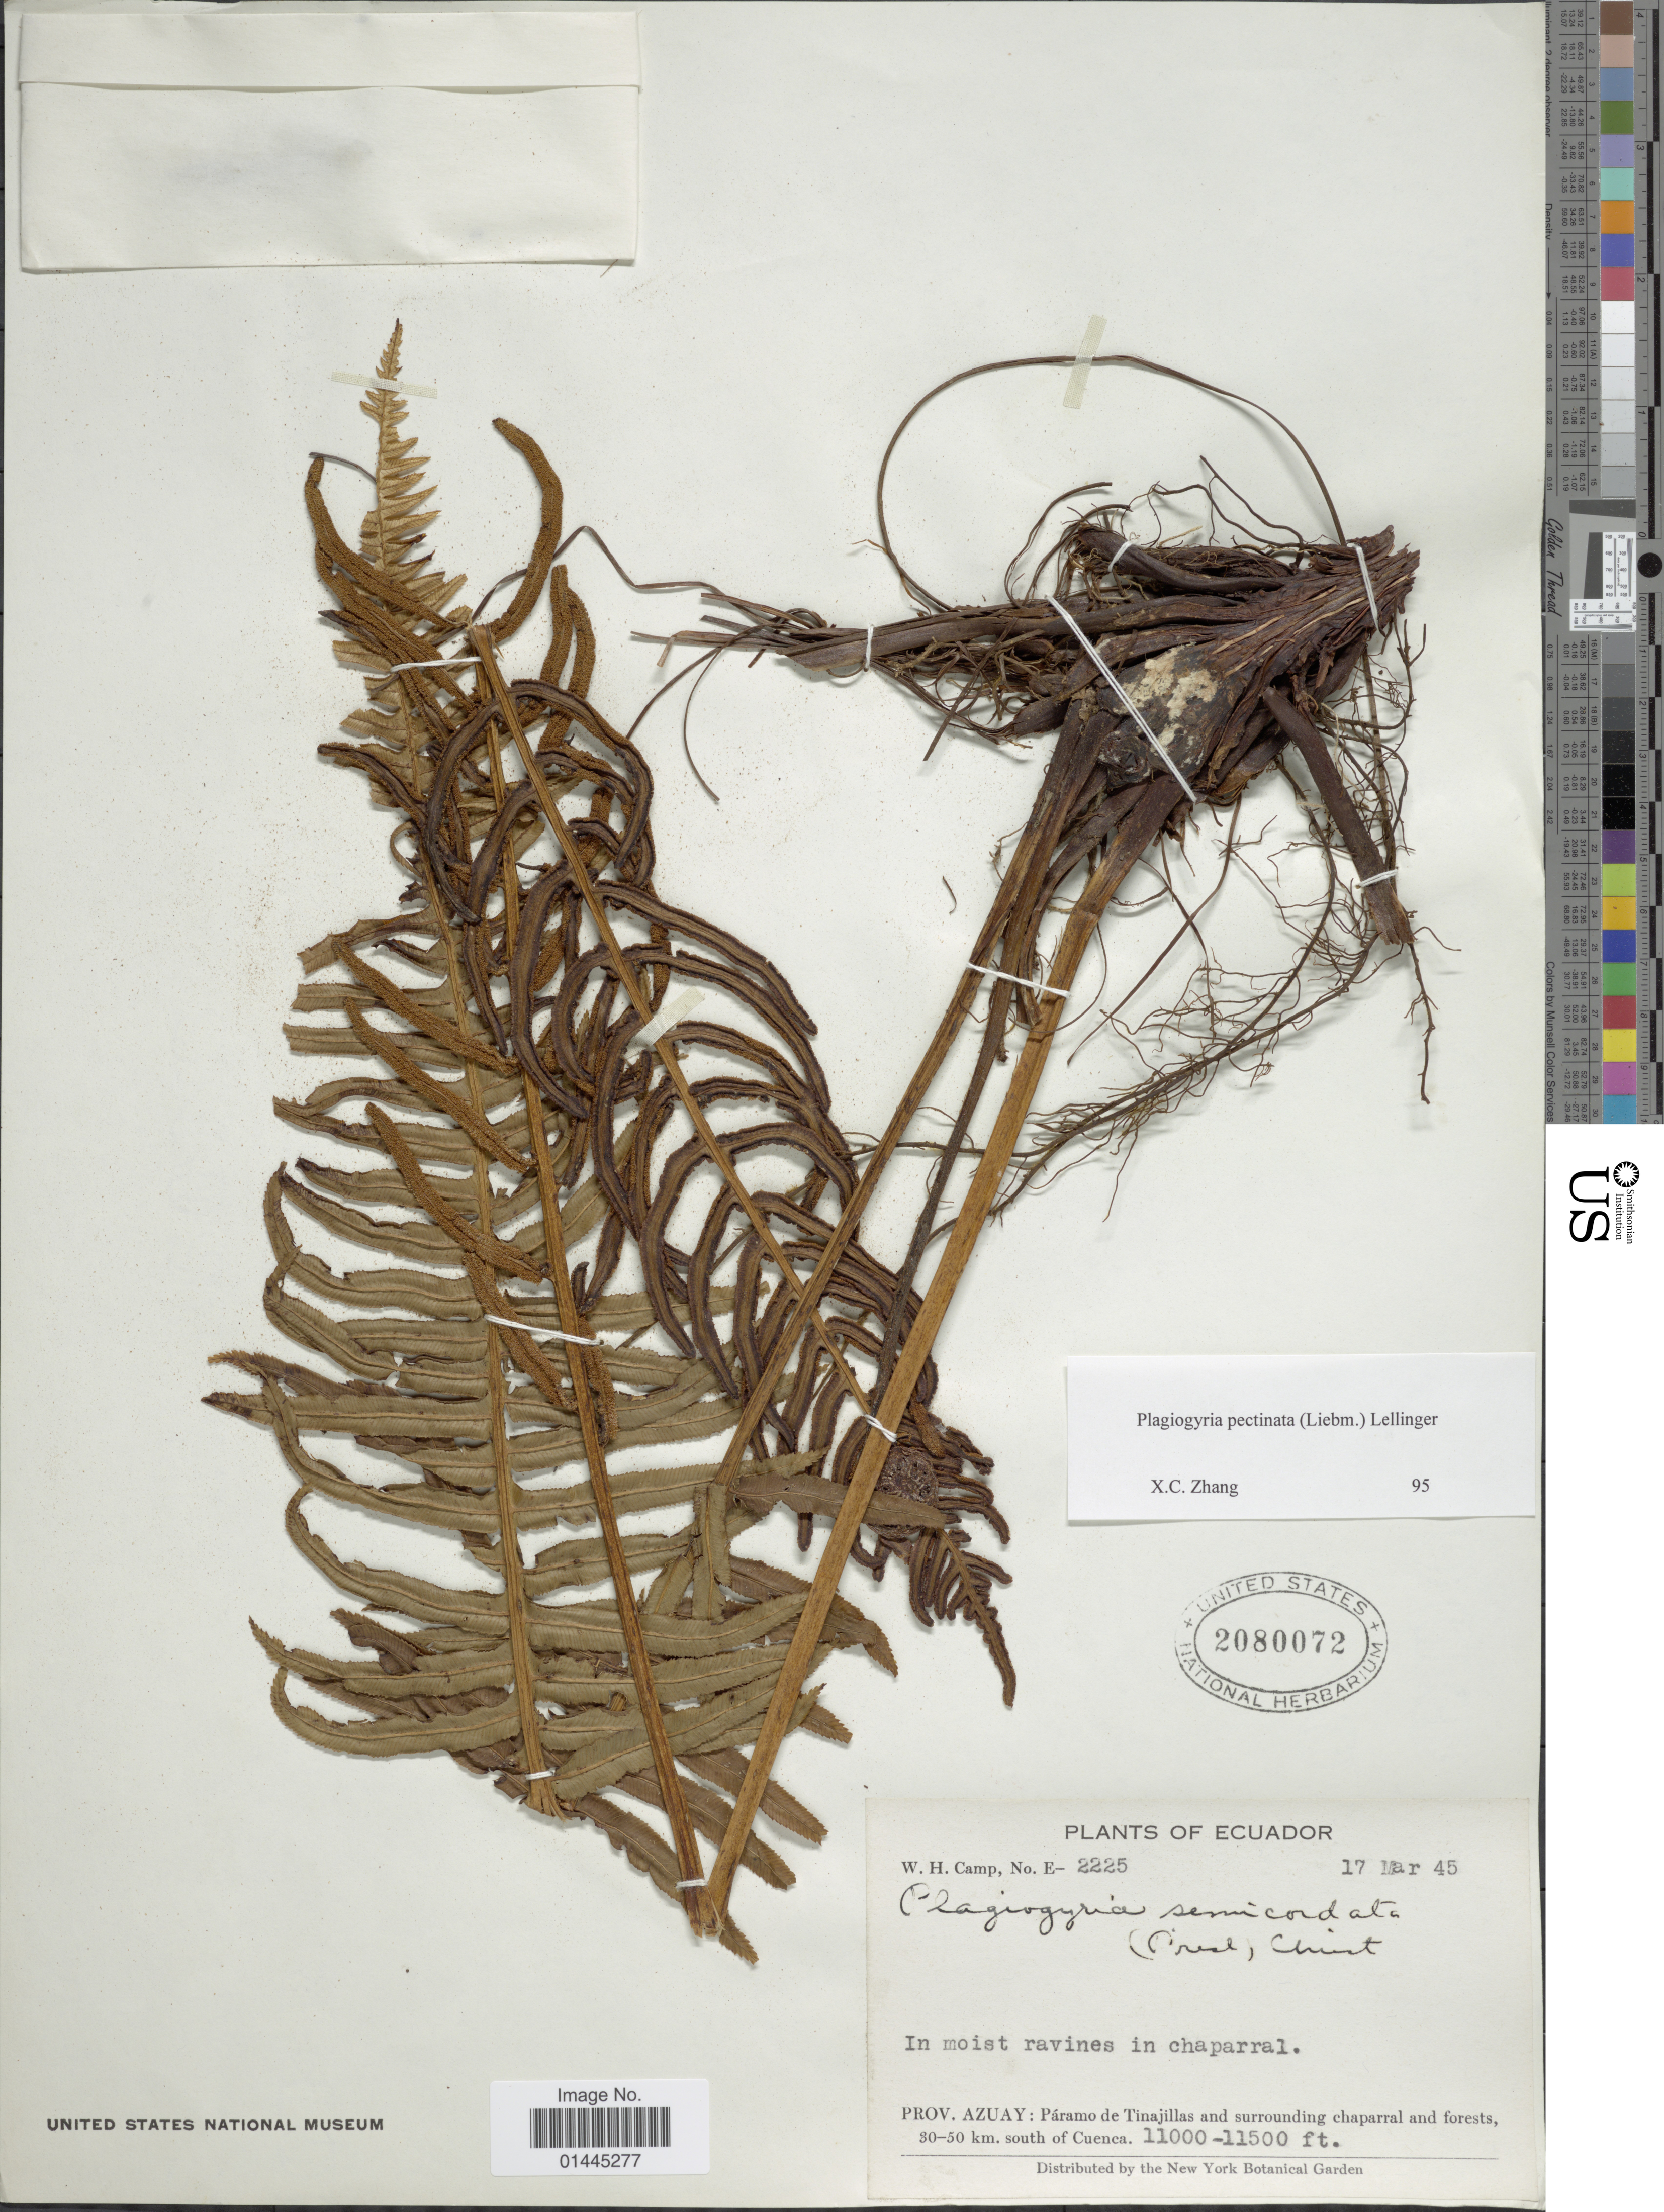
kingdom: Plantae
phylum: Tracheophyta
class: Polypodiopsida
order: Cyatheales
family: Plagiogyriaceae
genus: Plagiogyria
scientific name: Plagiogyria costaricensis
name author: Mett. ex Kuhn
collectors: W. H. Camp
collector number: E-2225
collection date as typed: Transcribed d/m/y: 17/3/45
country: Ecuador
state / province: Azuay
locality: Paramo de Tinajillas and surrounding chaparral and forests, 3-50 km. south of Cuenca.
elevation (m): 3353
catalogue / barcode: US 2080072